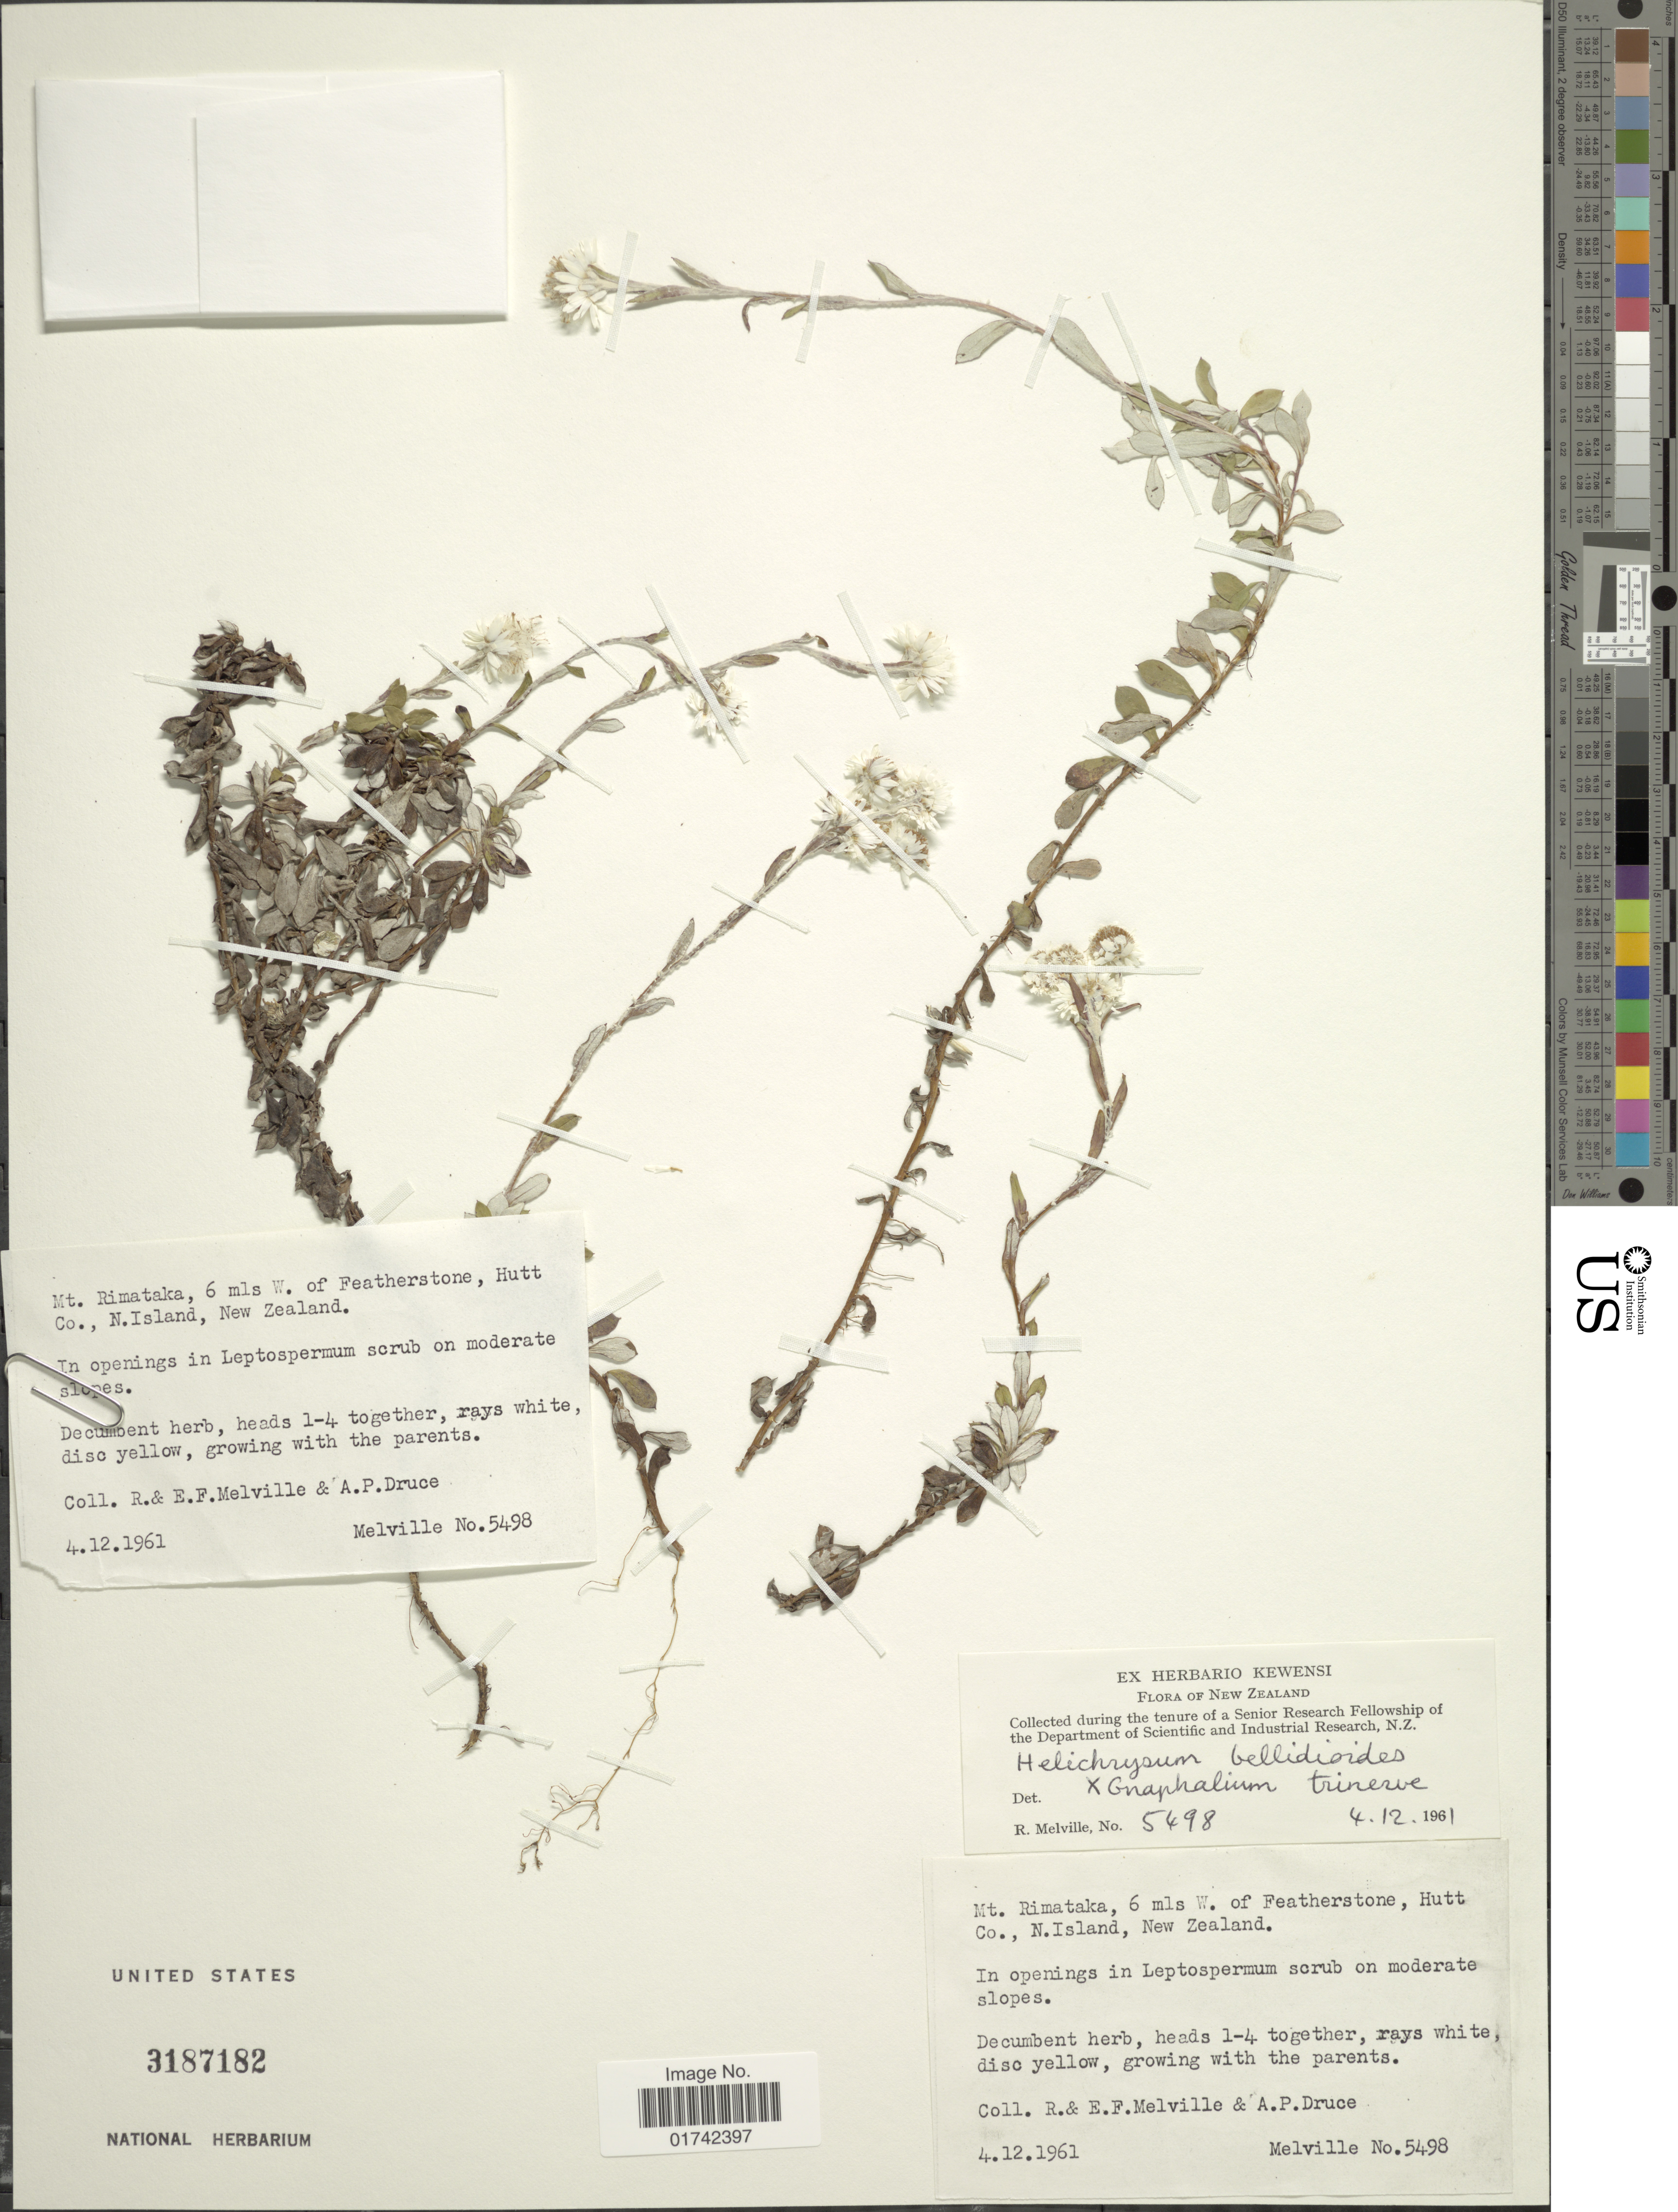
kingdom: Plantae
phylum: Tracheophyta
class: Magnoliopsida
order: Asterales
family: Asteraceae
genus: Helichrysum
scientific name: Helichrysum bellidioides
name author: A. Cunn.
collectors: R. Melville, E. Melville & A. Druce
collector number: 5498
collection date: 1961-12-04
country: New Zealand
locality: Mt. Rimataka, 6 mls W of Featherstone, Hutt Co., N. Island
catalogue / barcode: US 3187182